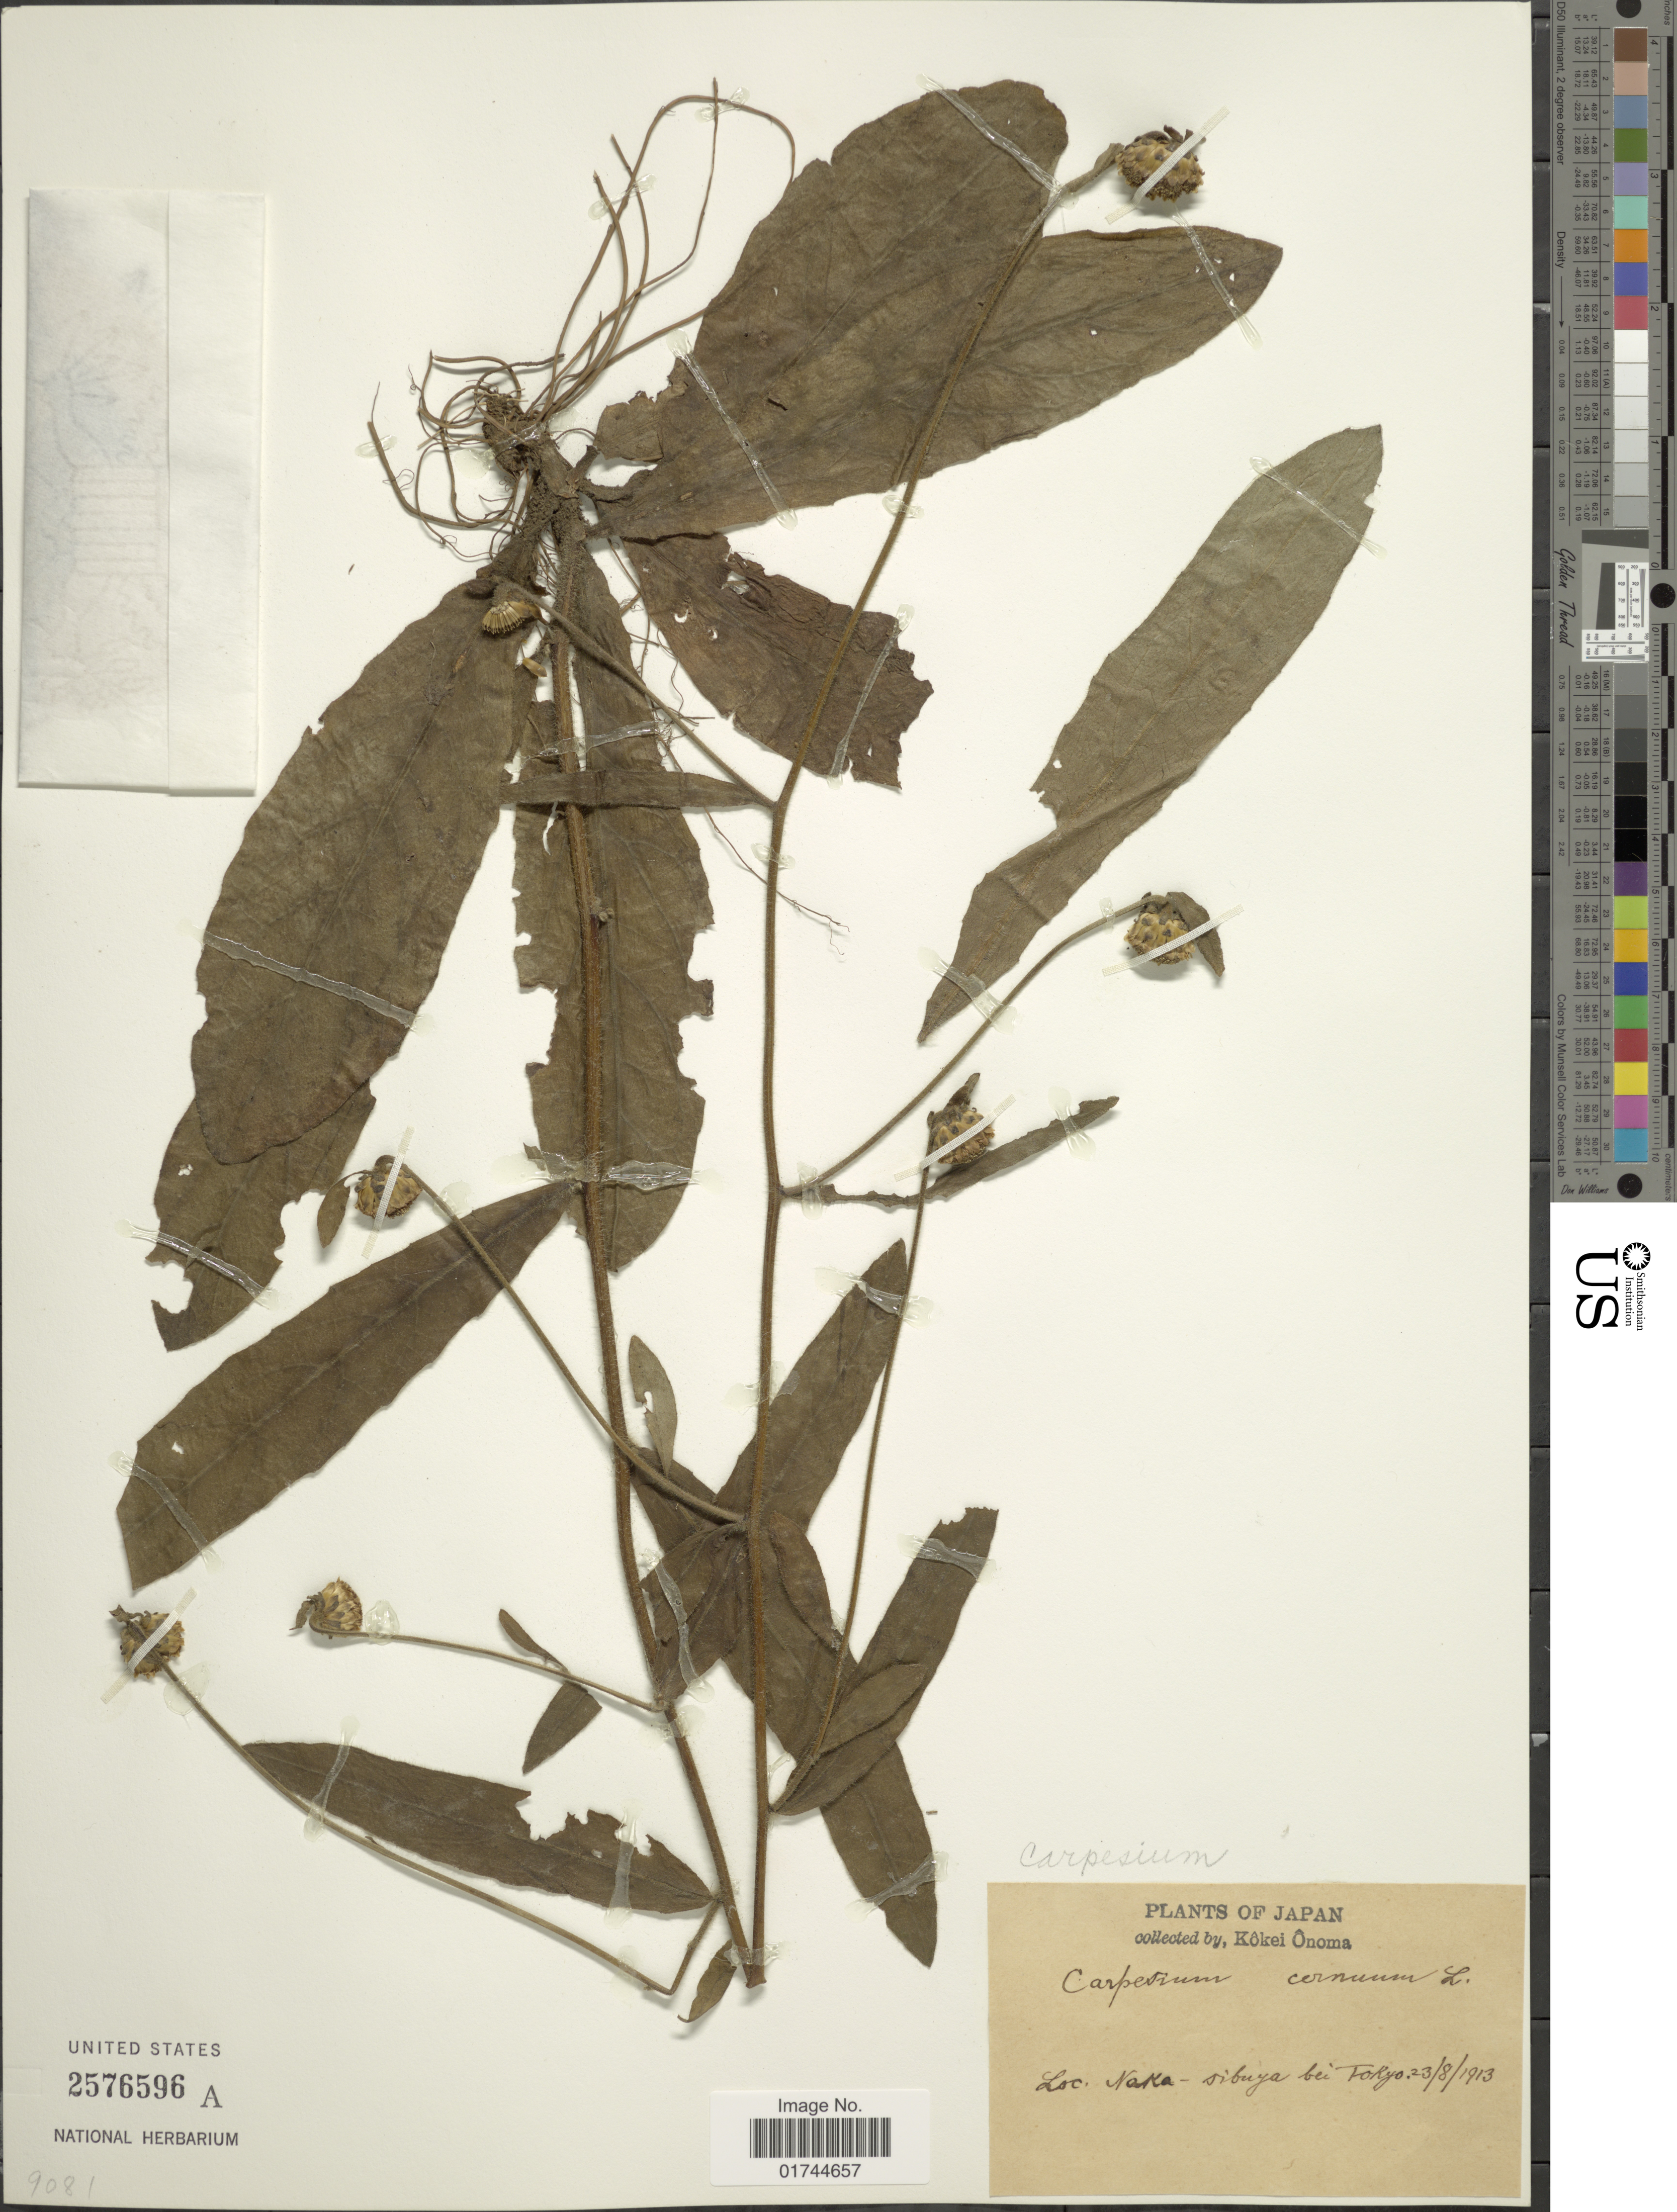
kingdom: Plantae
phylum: Tracheophyta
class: Magnoliopsida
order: Asterales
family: Asteraceae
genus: Carpesium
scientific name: Carpesium cernum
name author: L.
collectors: K. Onoma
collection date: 1913-08-23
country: Japan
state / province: Tokyo, Federal City of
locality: Naka-sibuya bei Tokyo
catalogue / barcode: US 2576596A